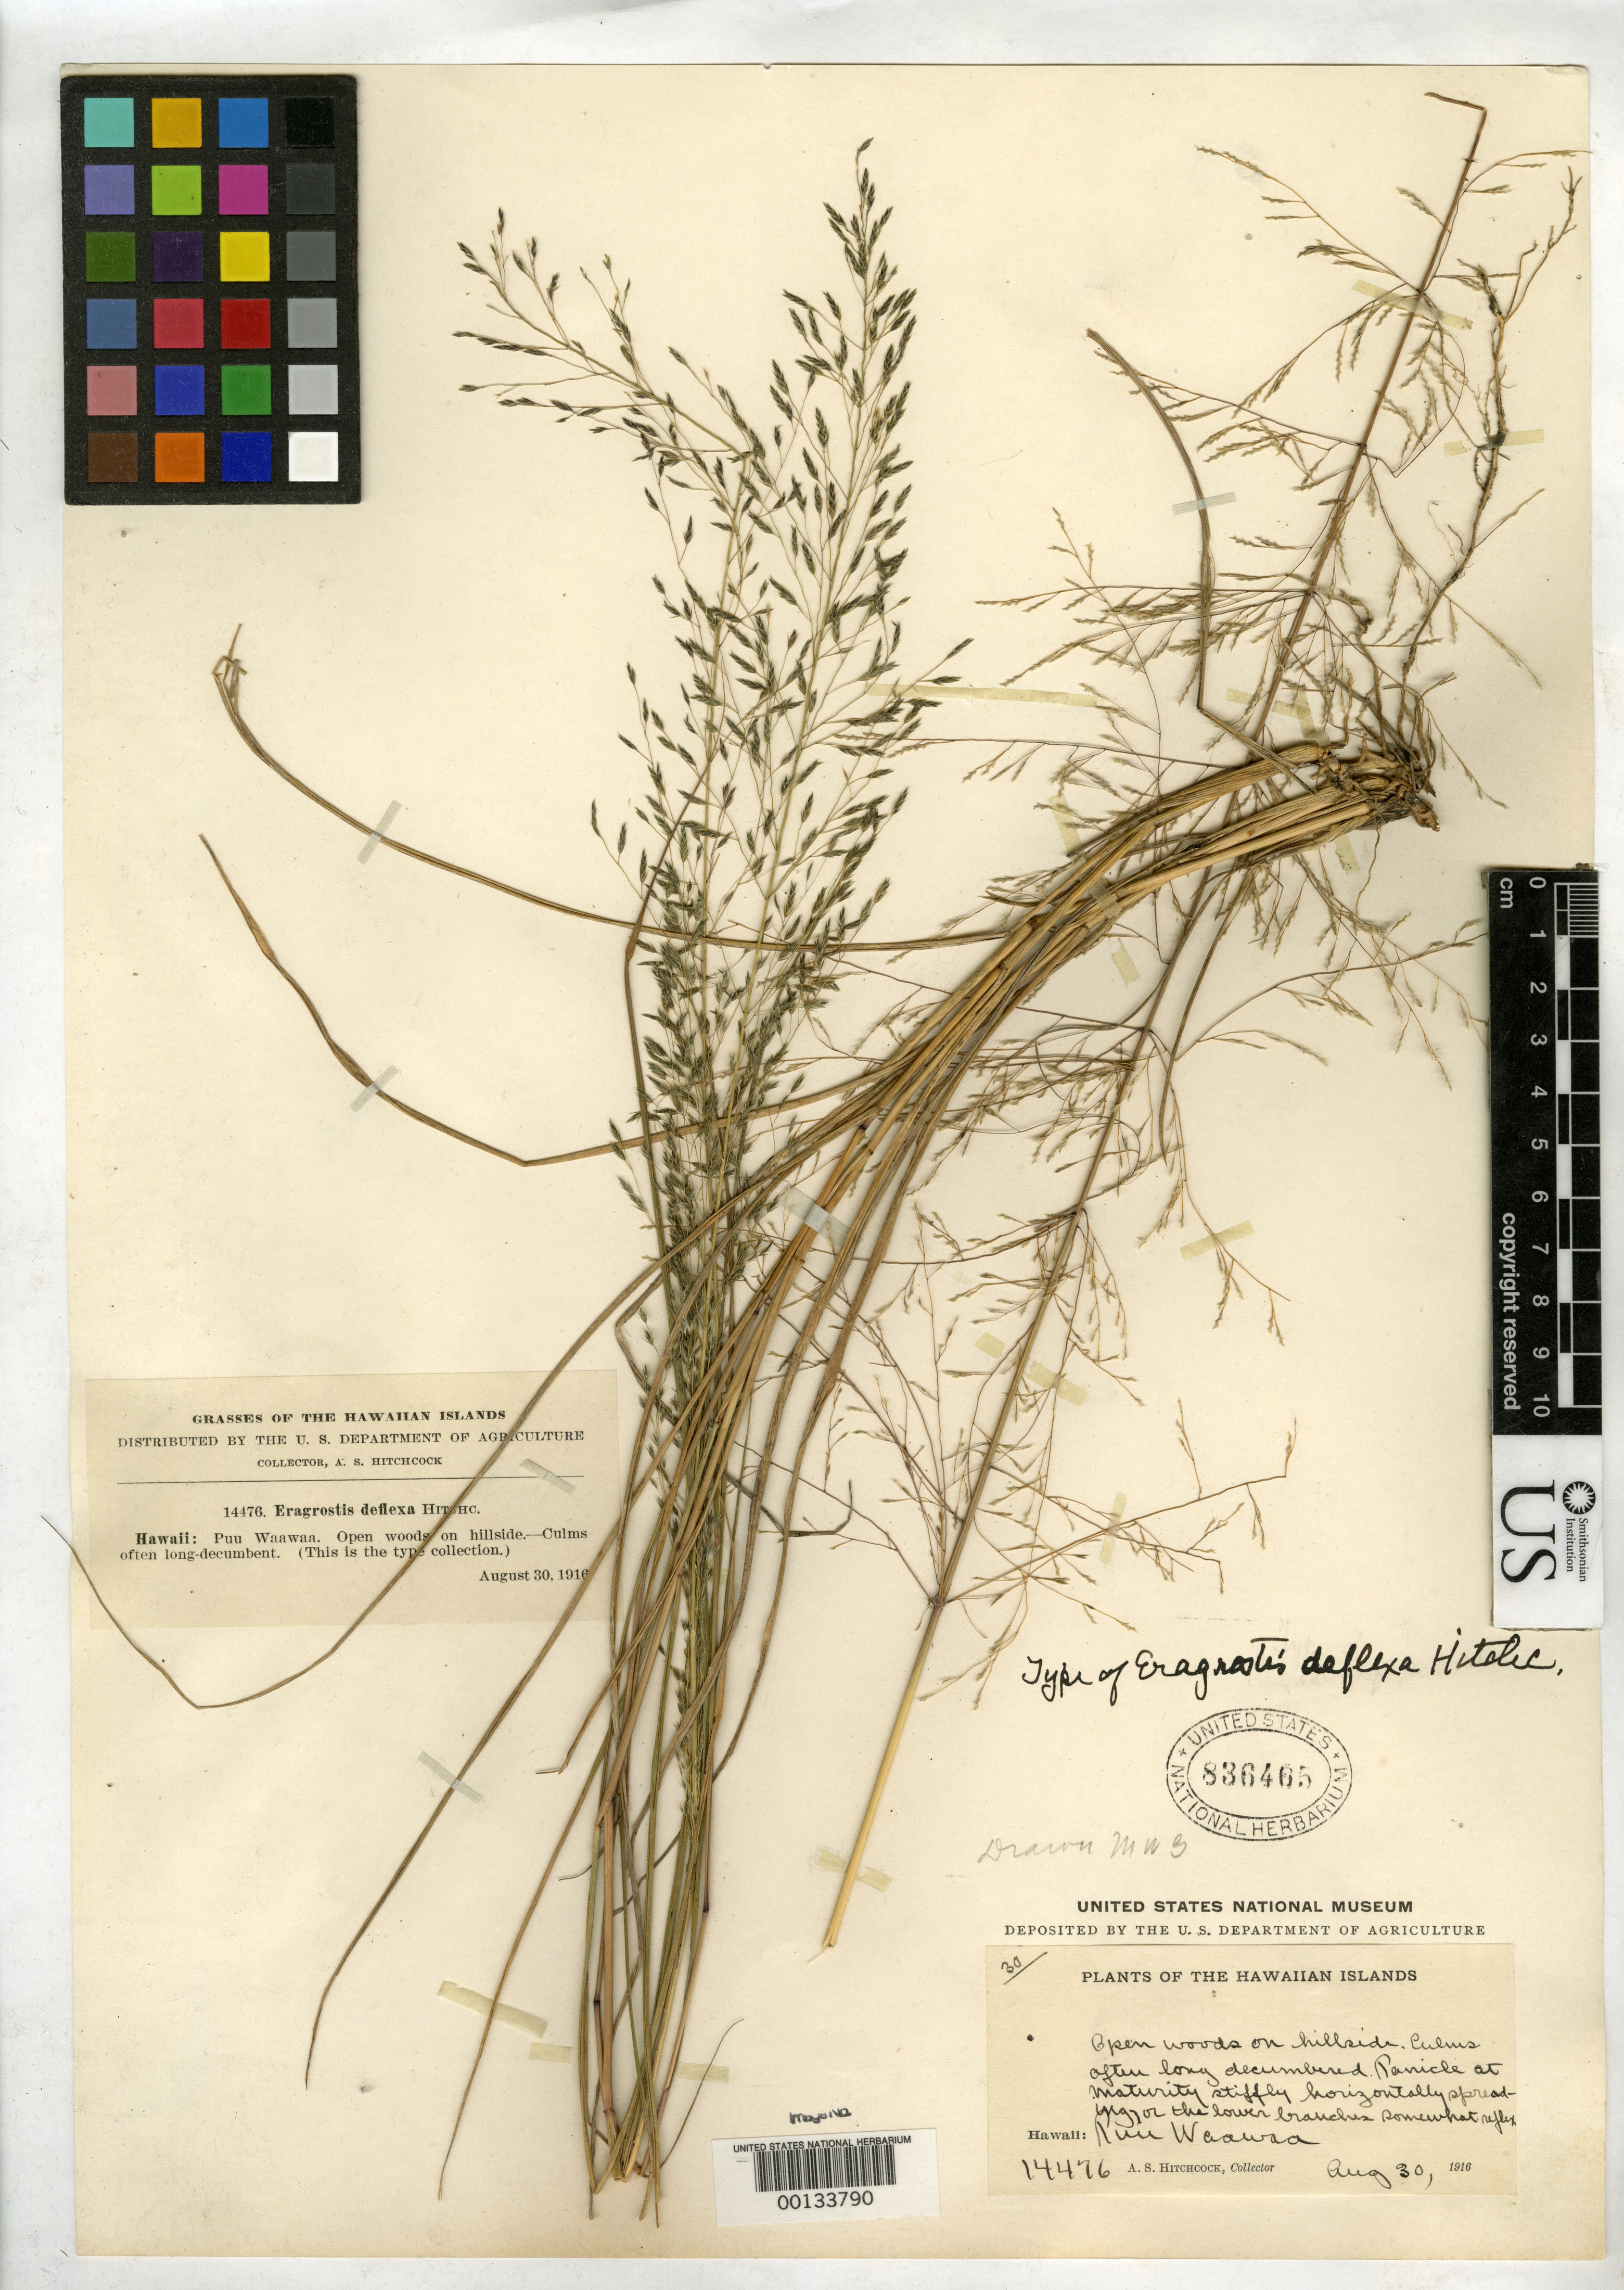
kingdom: Plantae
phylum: Tracheophyta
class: Liliopsida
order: Poales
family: Poaceae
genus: Eragrostis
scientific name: Eragrostis deflexa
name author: Hitchc.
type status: Holotype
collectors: A. S. Hitchcock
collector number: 14476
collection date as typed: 30 Aug 1916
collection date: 1916-08-30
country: United States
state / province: Hawaii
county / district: Hawaii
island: Hawaii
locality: Puu Waawaa.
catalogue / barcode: US 836465